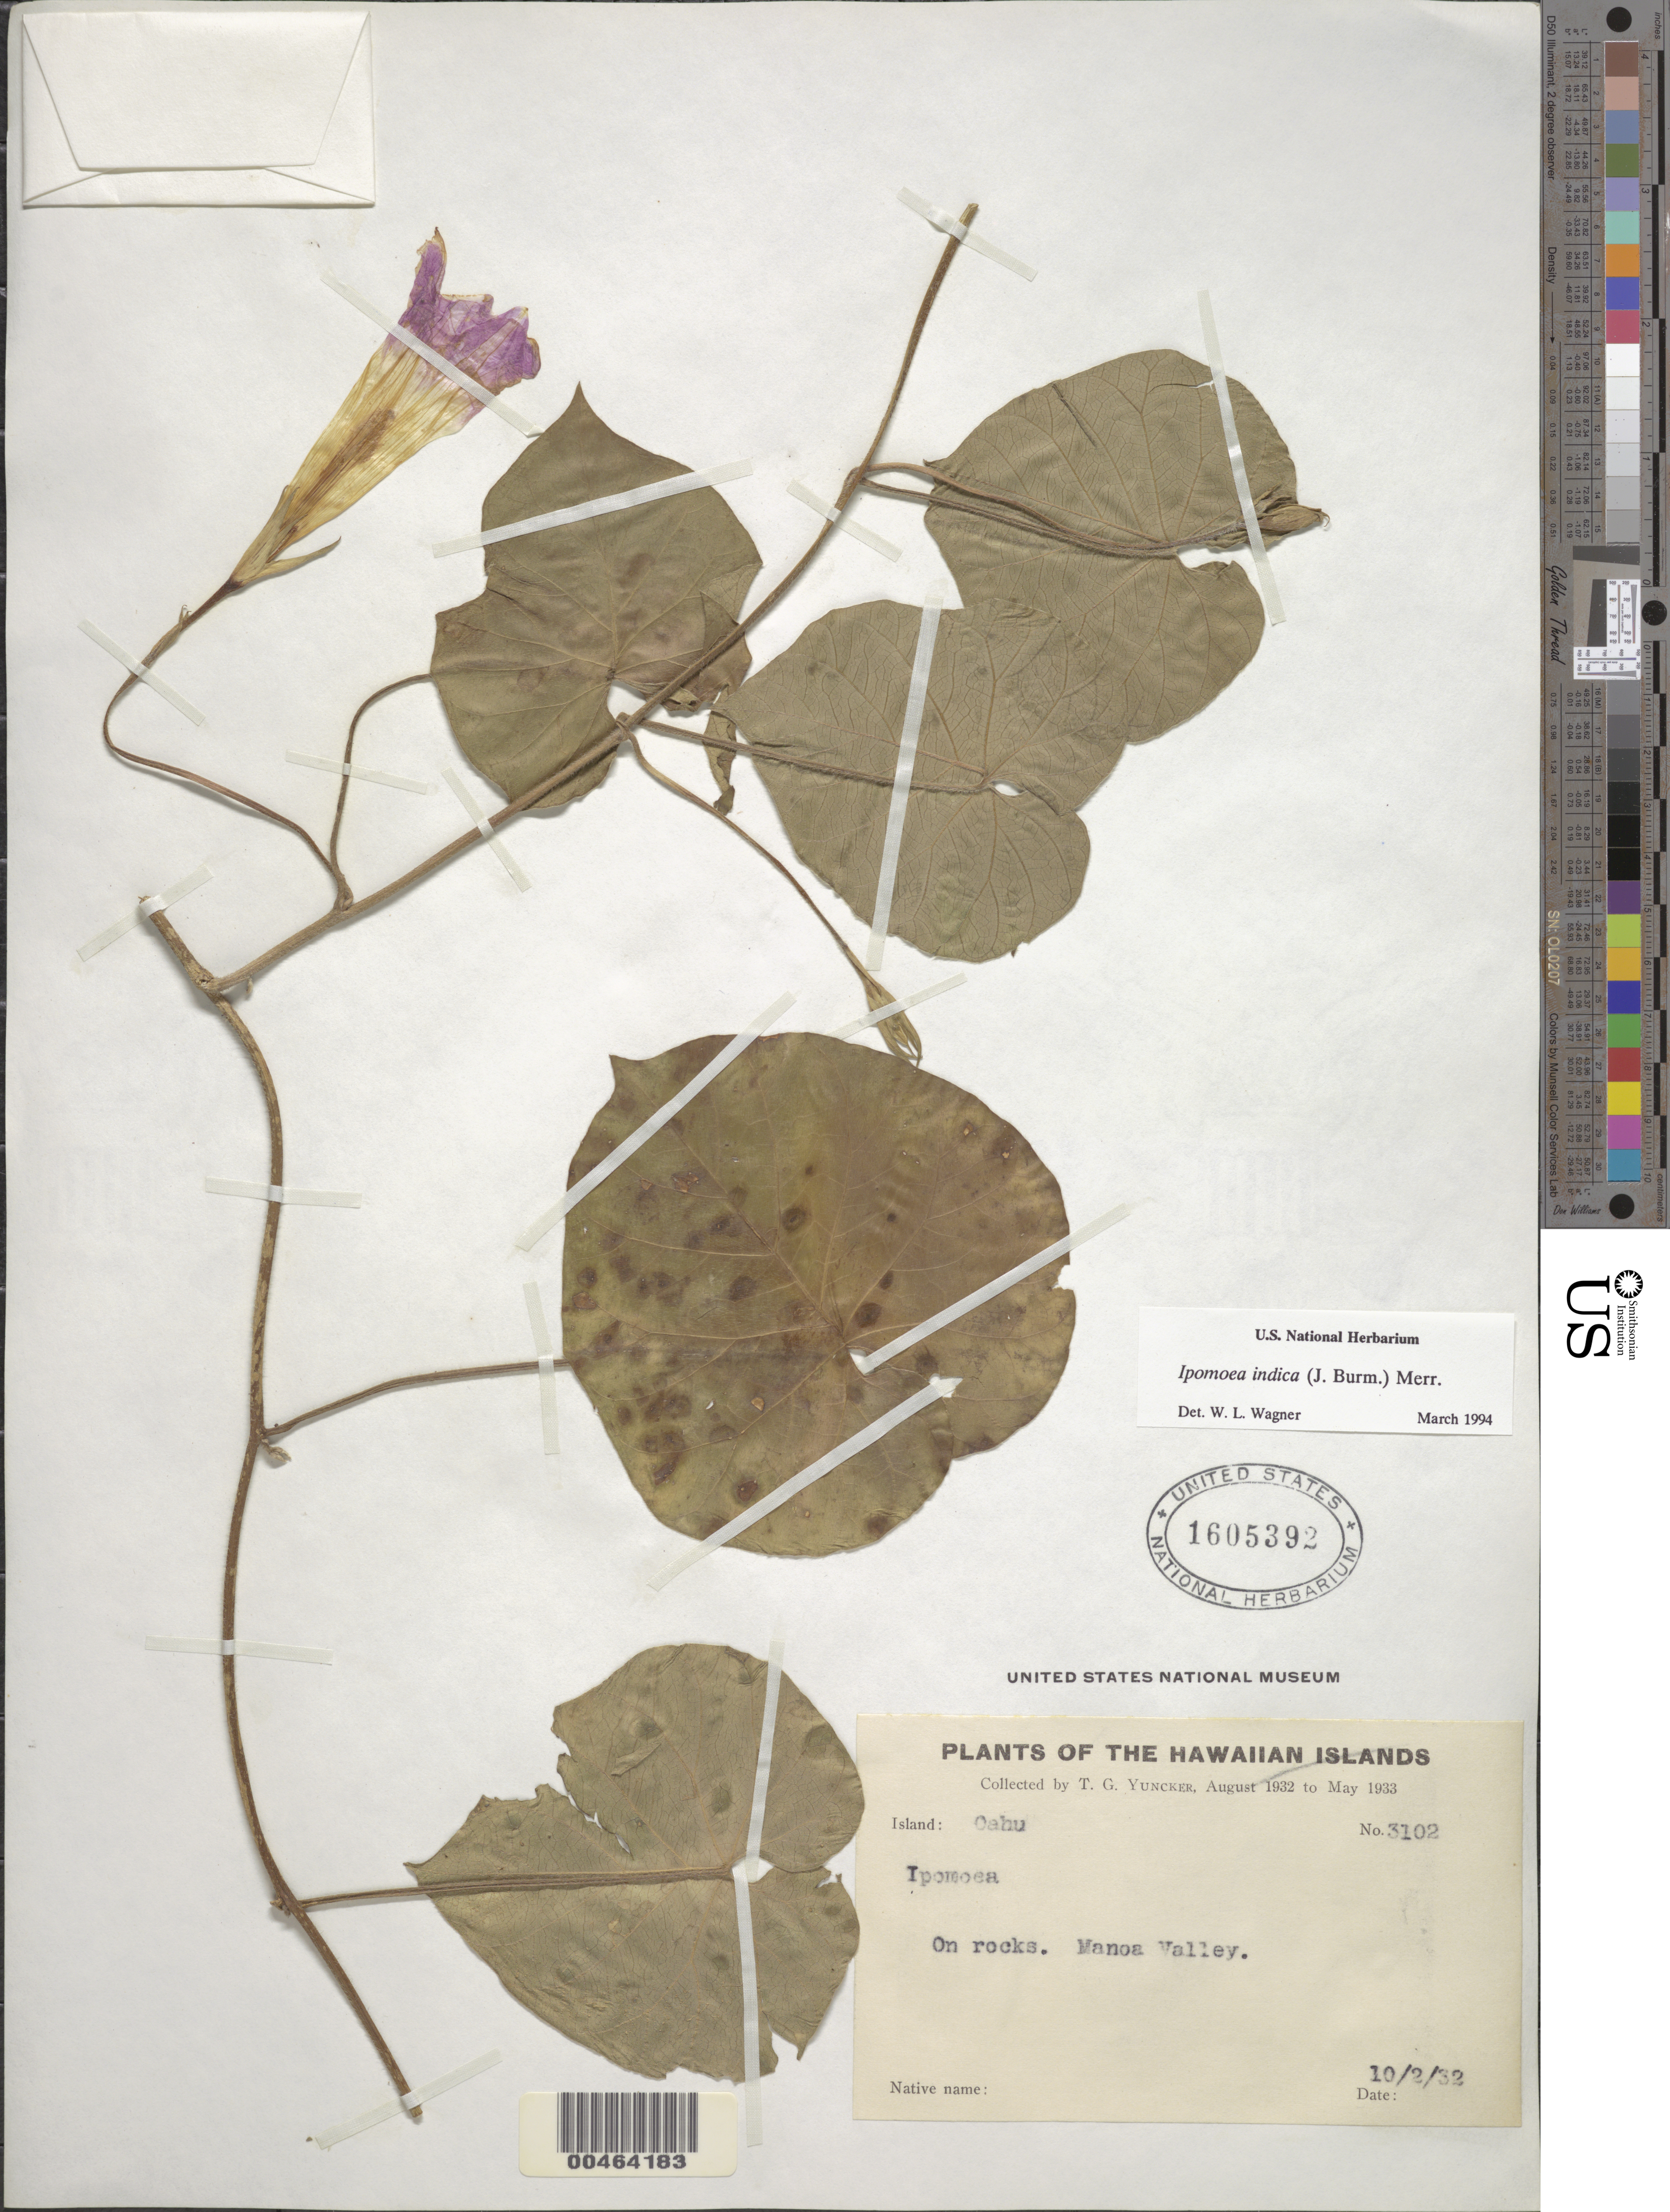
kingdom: Plantae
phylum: Tracheophyta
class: Magnoliopsida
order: Solanales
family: Convolvulaceae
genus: Ipomoea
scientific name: Ipomoea indica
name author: (Burm.) Merr.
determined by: Wagner, W. L., (BOT), Smithsonian Institution - National Museum of Natural History (UNITED STATES)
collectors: T. G. Yuncker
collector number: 3102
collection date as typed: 2 Oct 1932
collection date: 1932-10-02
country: United States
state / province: Hawaii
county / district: Honolulu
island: Oahu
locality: Manoa Valley.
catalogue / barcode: US 1605392